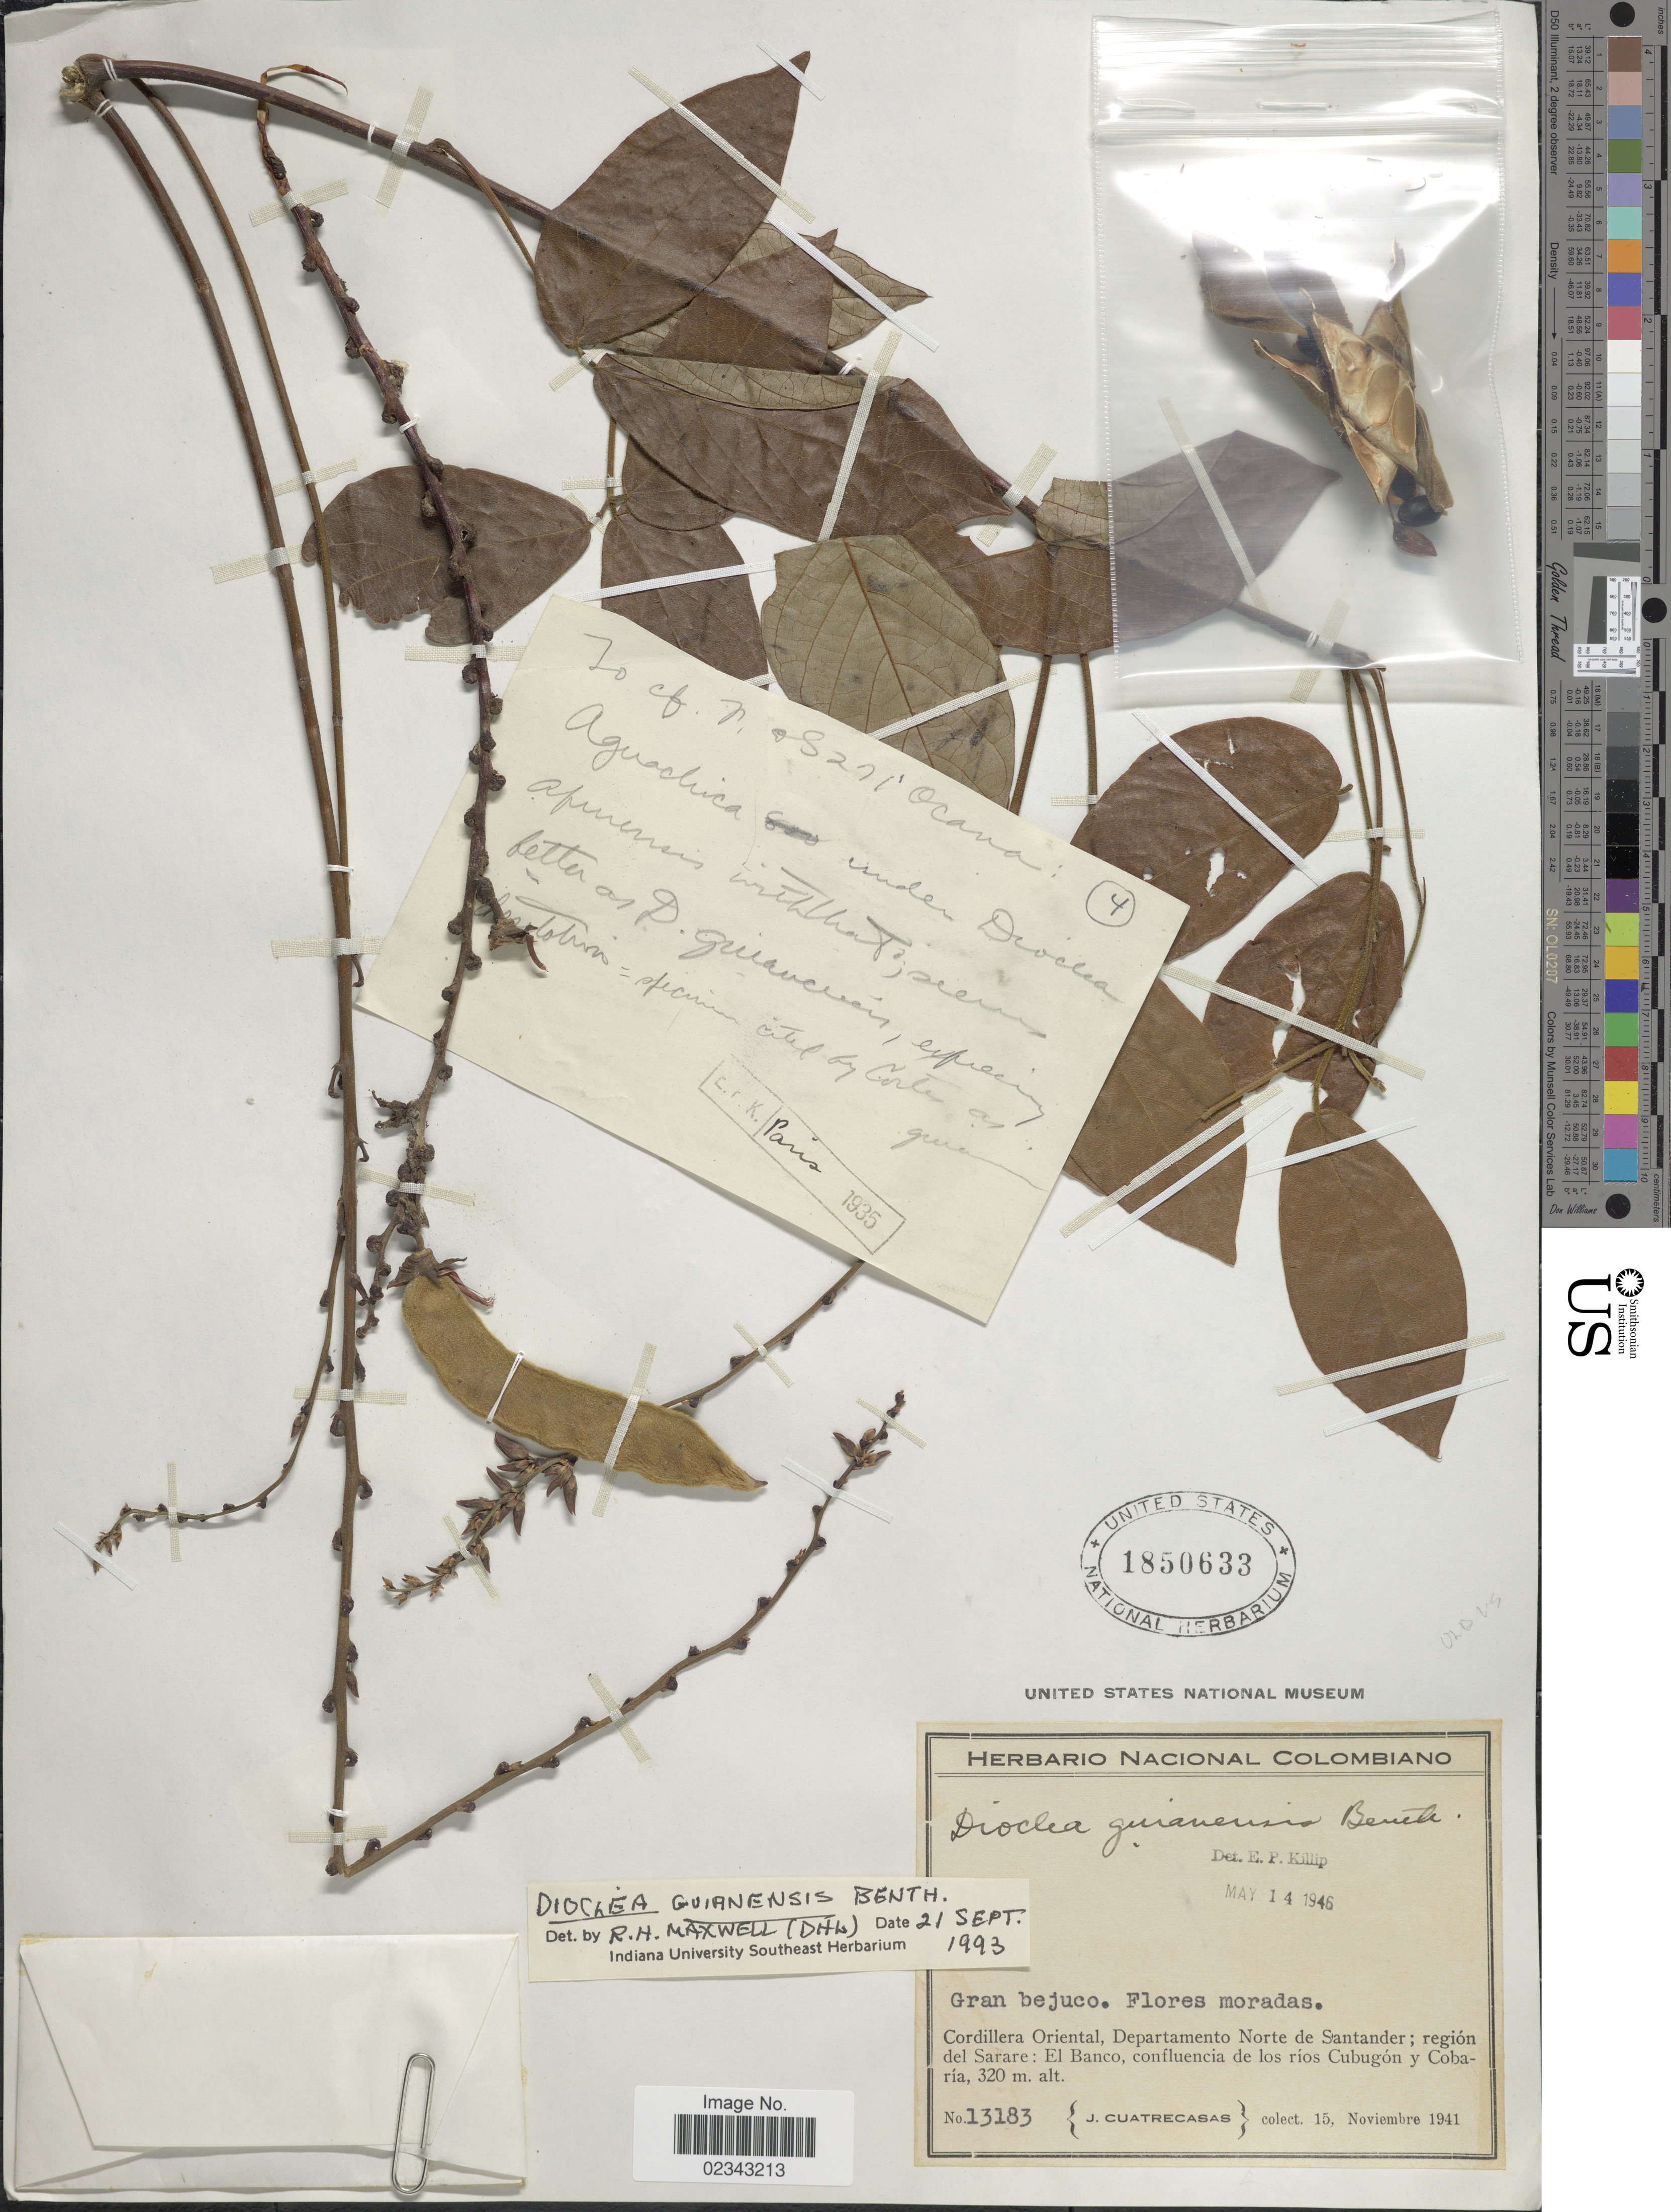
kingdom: Plantae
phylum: Tracheophyta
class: Magnoliopsida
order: Fabales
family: Fabaceae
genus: Dioclea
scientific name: Dioclea guianensis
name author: Benth.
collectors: J. Cuatrecasas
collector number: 13183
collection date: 1941-11-15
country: Colombia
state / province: Norte de Santander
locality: Gran bejuco, Cordillera Oriental, Departamento Norte de Santander; región del Sarare: El Blanco, confluencia de los ríos Cubugón y Cobaría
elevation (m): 320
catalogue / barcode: US 1850633